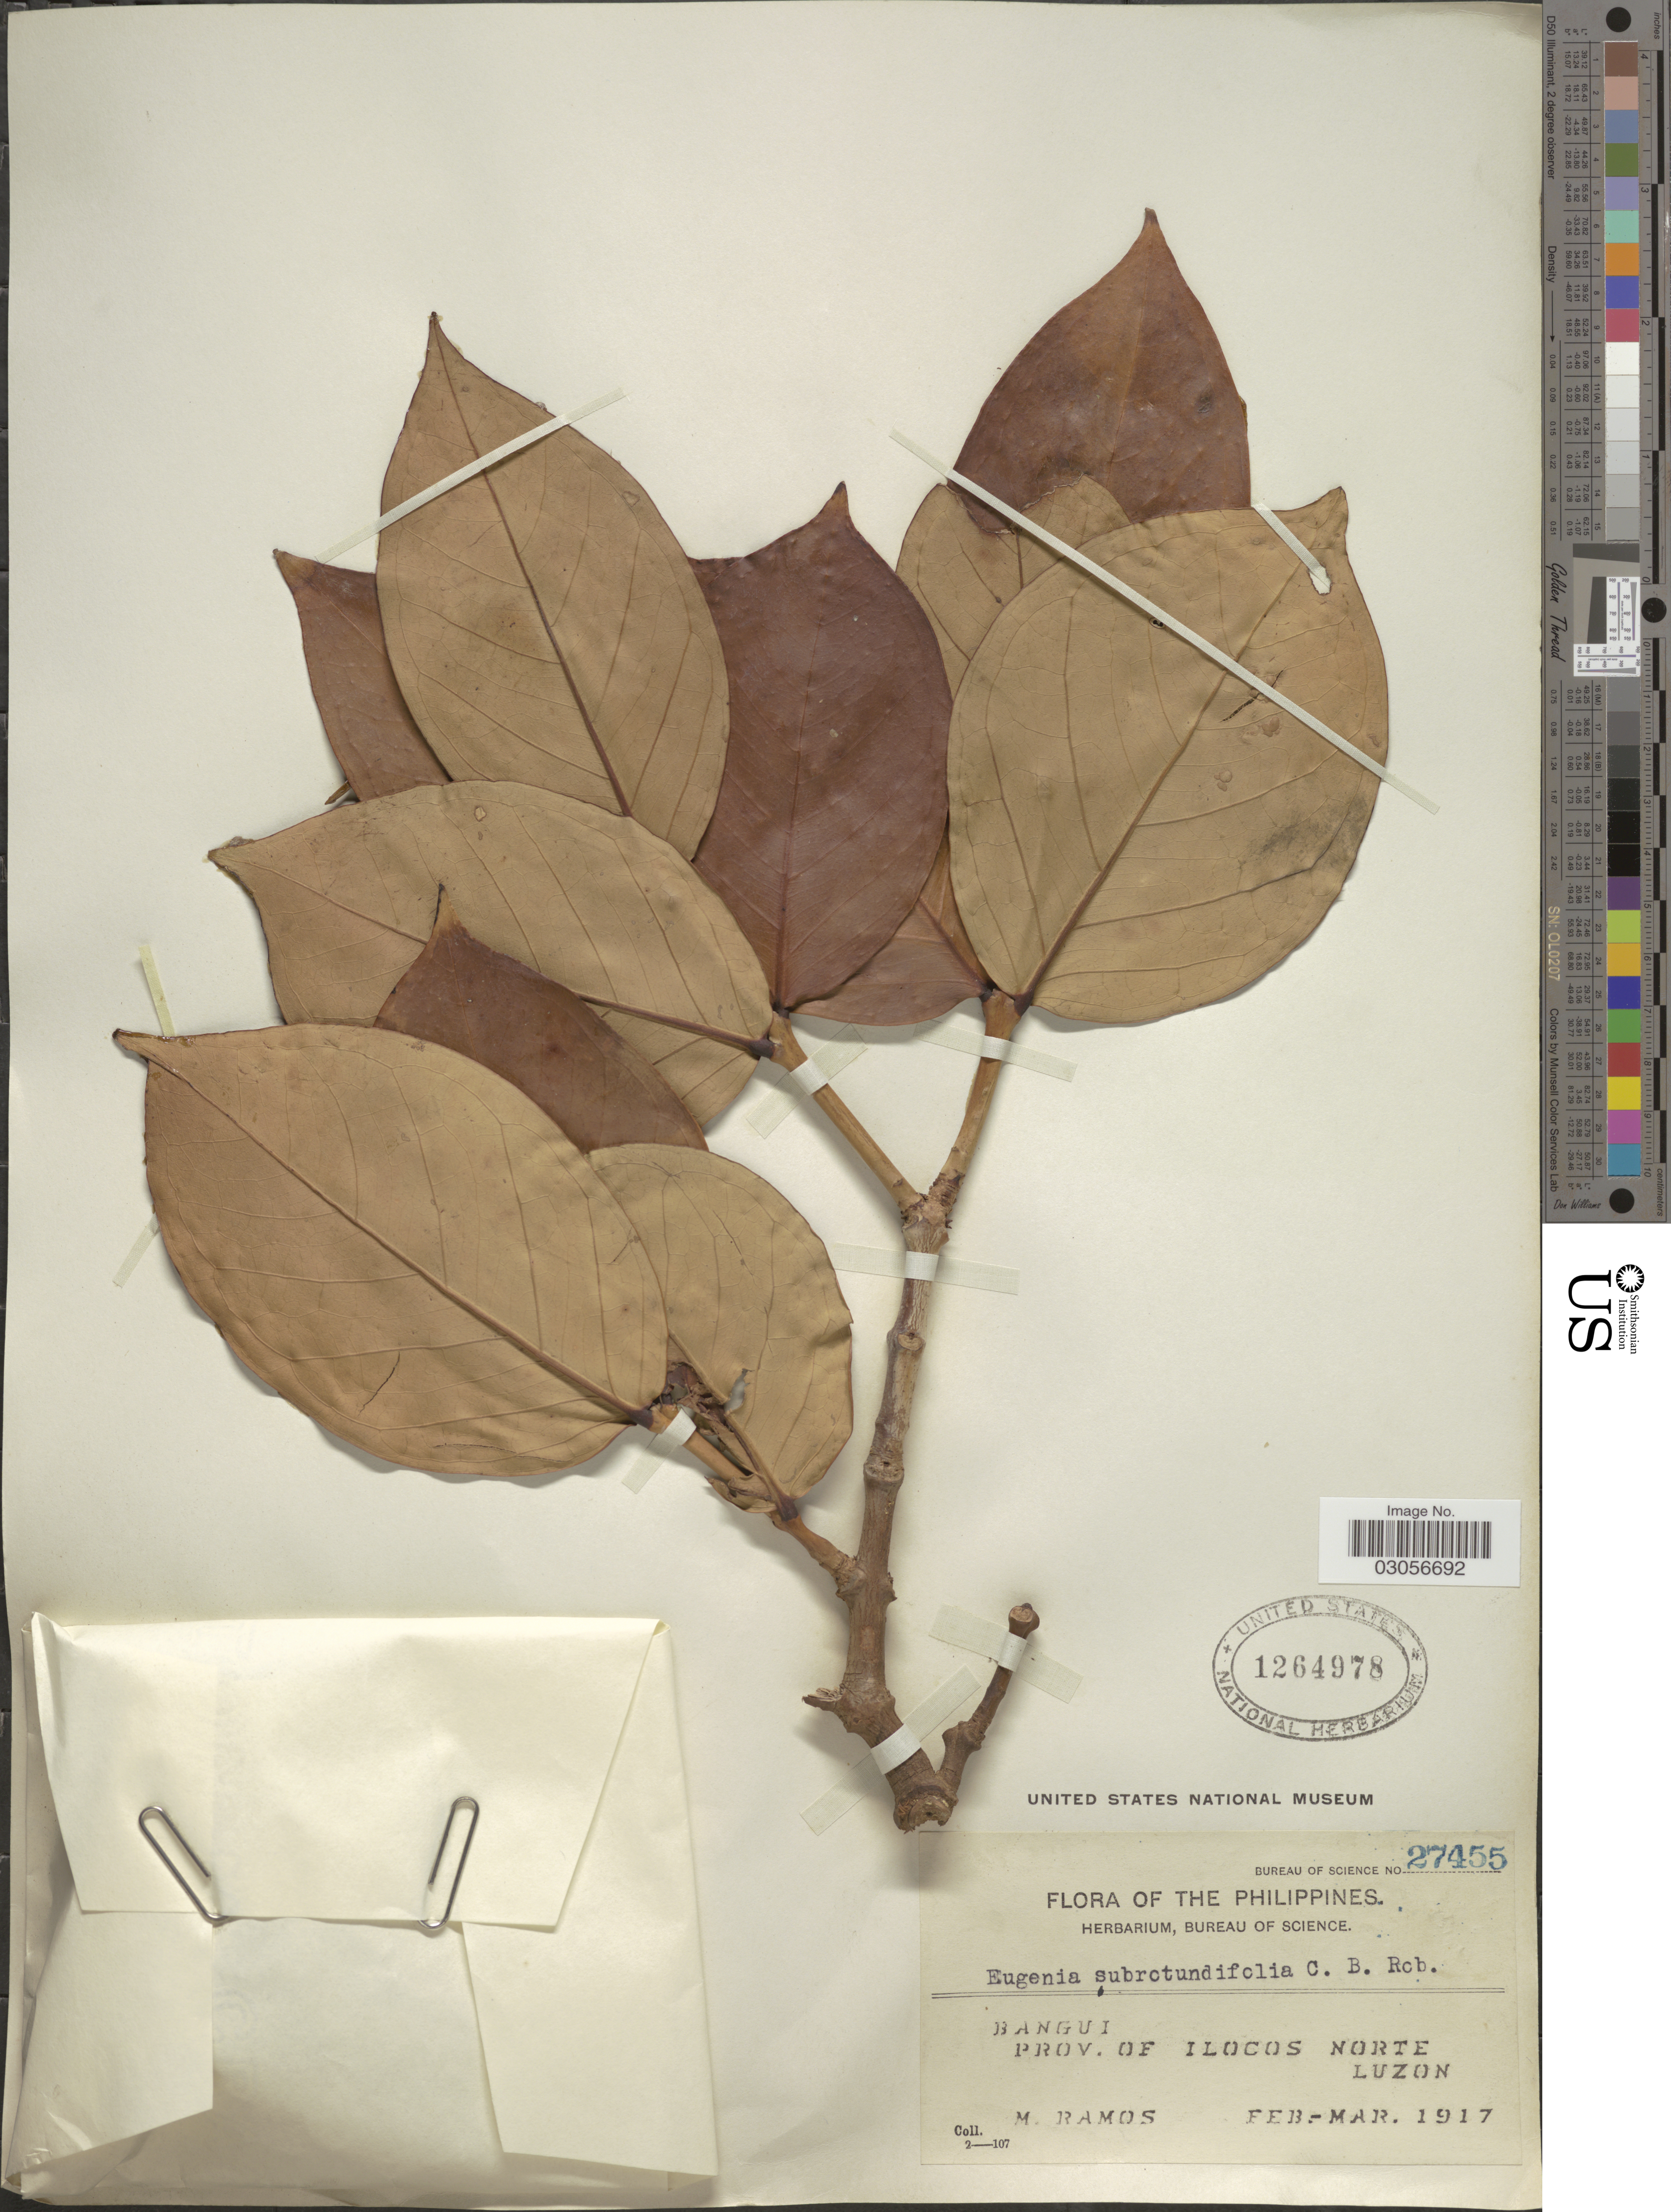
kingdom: Plantae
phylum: Tracheophyta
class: Magnoliopsida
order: Myrtales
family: Myrtaceae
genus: Syzygium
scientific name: Syzygium subrotundifolium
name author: (C.B. Rob.) Merr.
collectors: M. Ramos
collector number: Bureau of Science 27455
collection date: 1917-02/1917-03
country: Philippines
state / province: Ilocos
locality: Bangui. Prov. of Ilocos Norte. Luzon.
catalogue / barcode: US 1264978